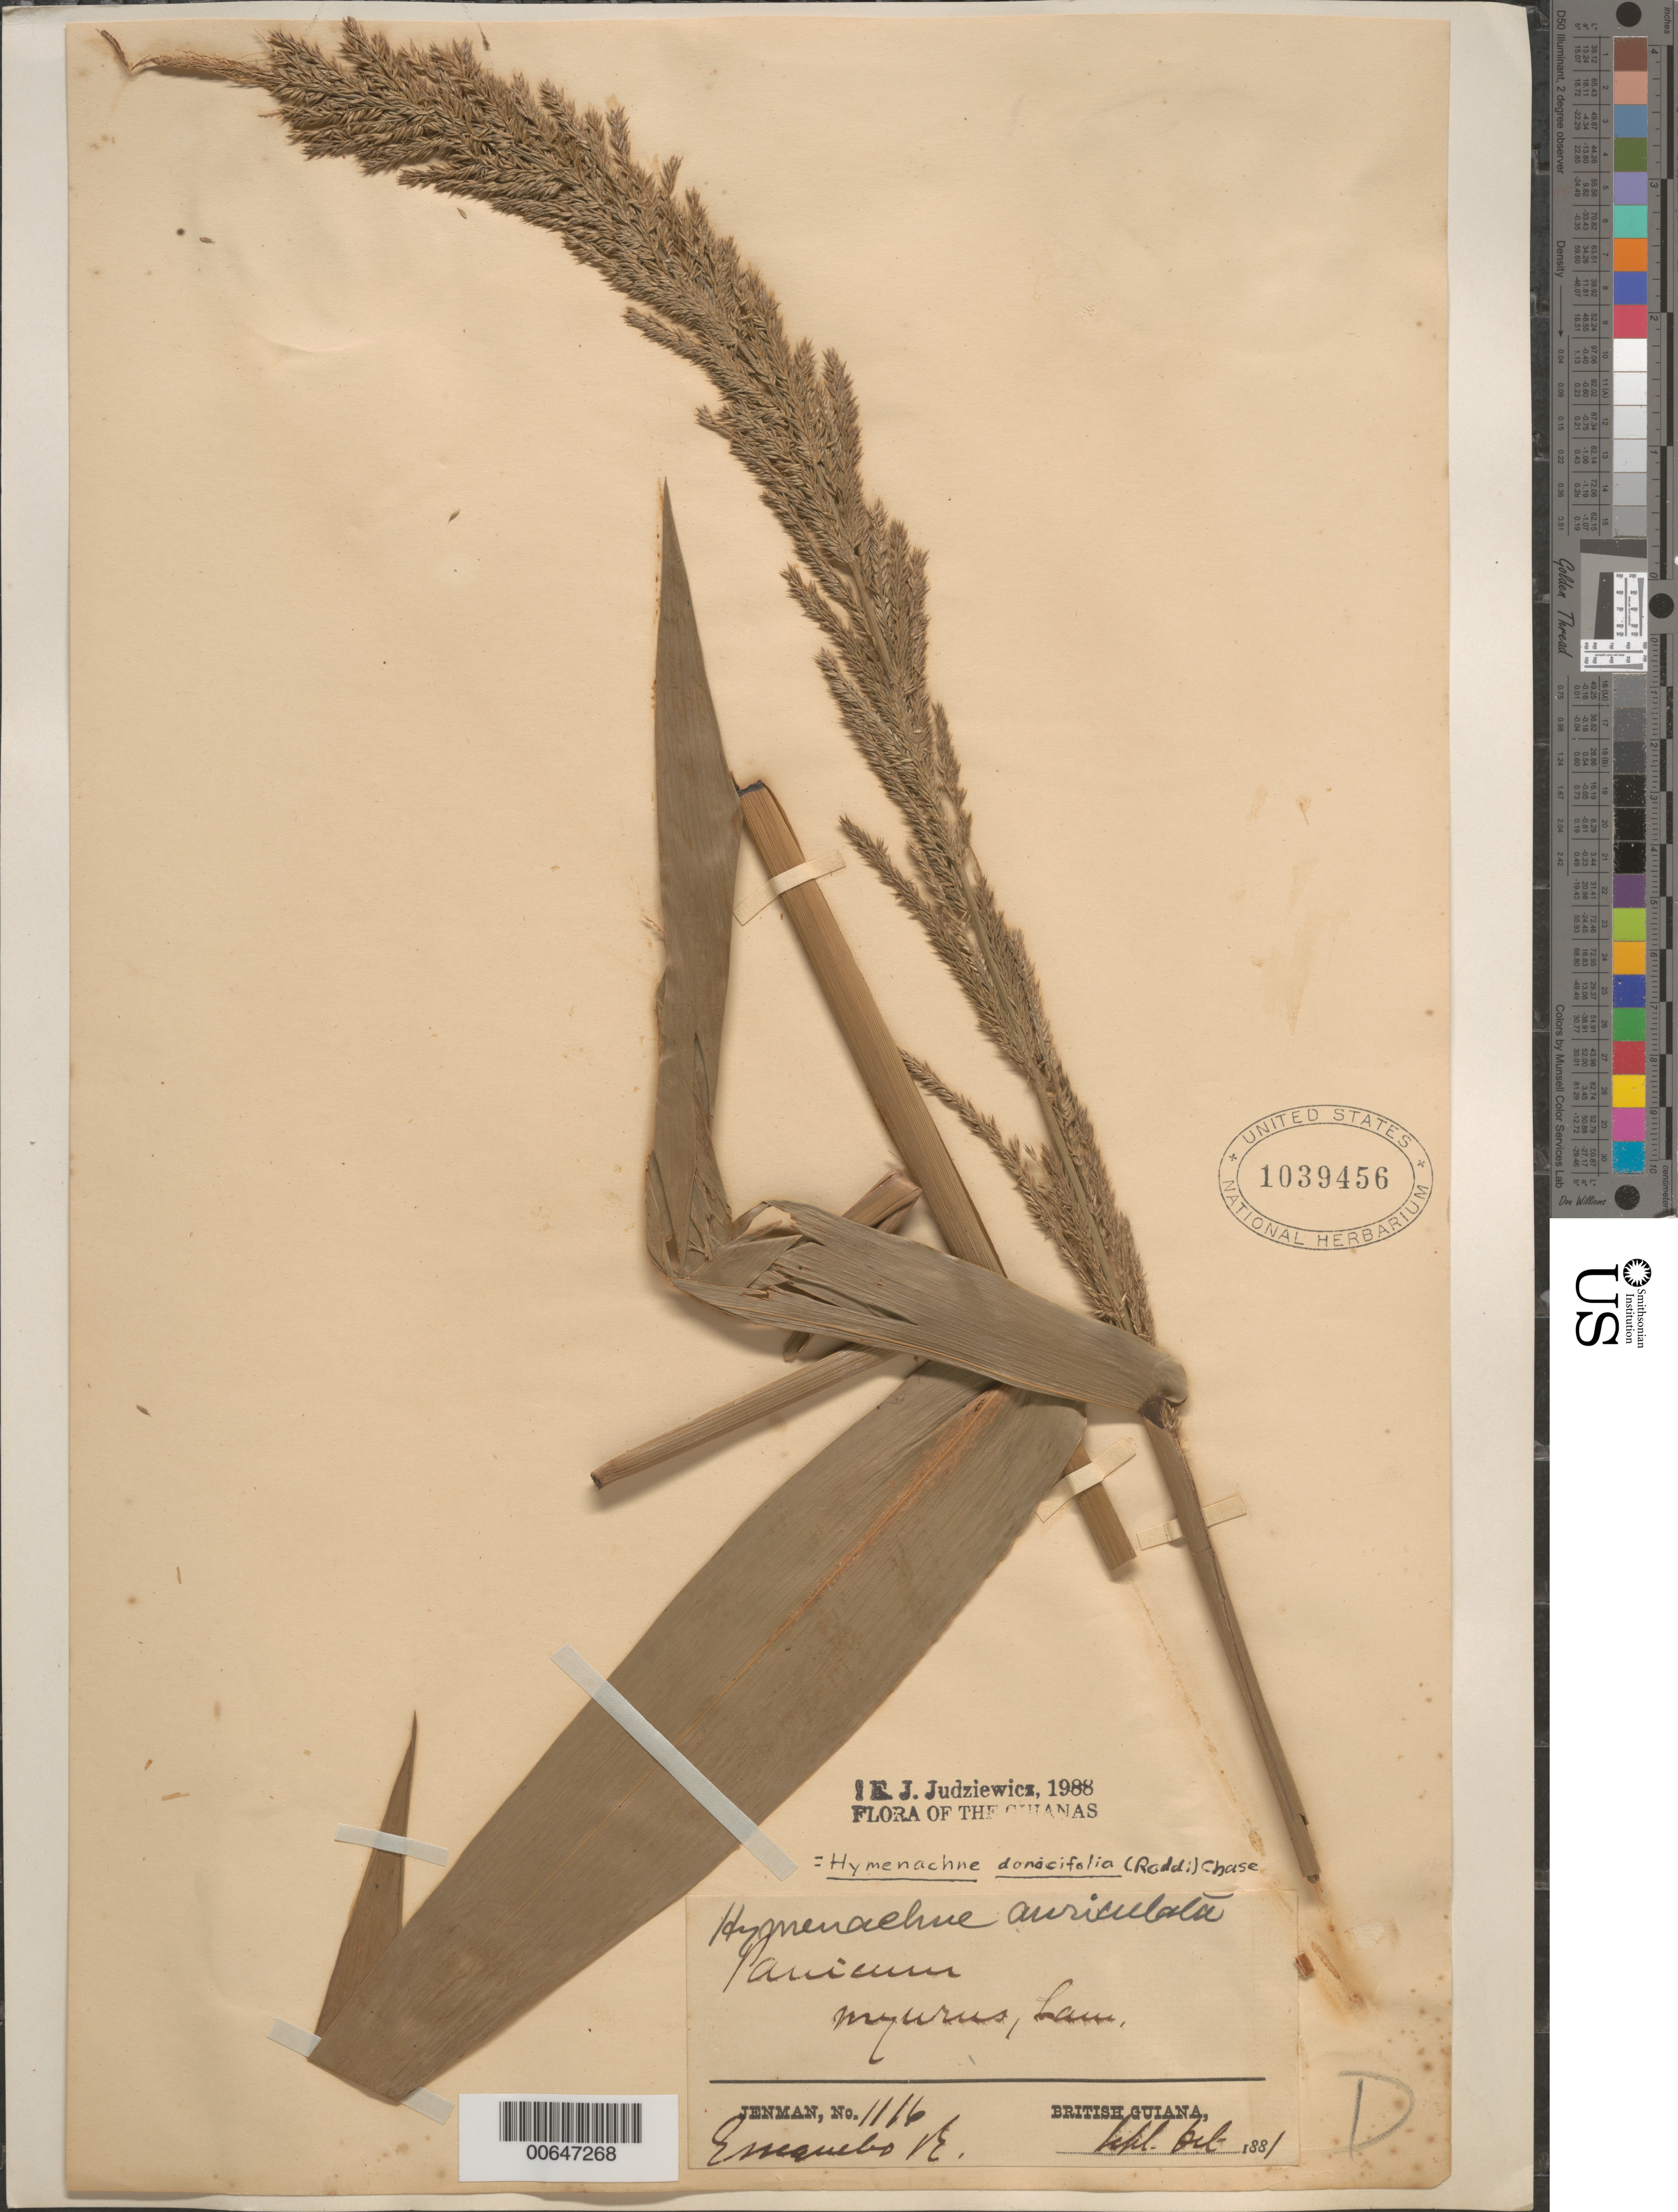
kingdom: Plantae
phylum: Tracheophyta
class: Liliopsida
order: Poales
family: Poaceae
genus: Hymenachne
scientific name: Hymenachne donacifolia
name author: (Raddi) Chase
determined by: Judziewicz, E. J.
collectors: G. S. Jenman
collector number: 1116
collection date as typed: September 1881 to October 1881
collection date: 1881-09/1881-10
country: Guyana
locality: Essequibo R.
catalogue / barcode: US 1039456